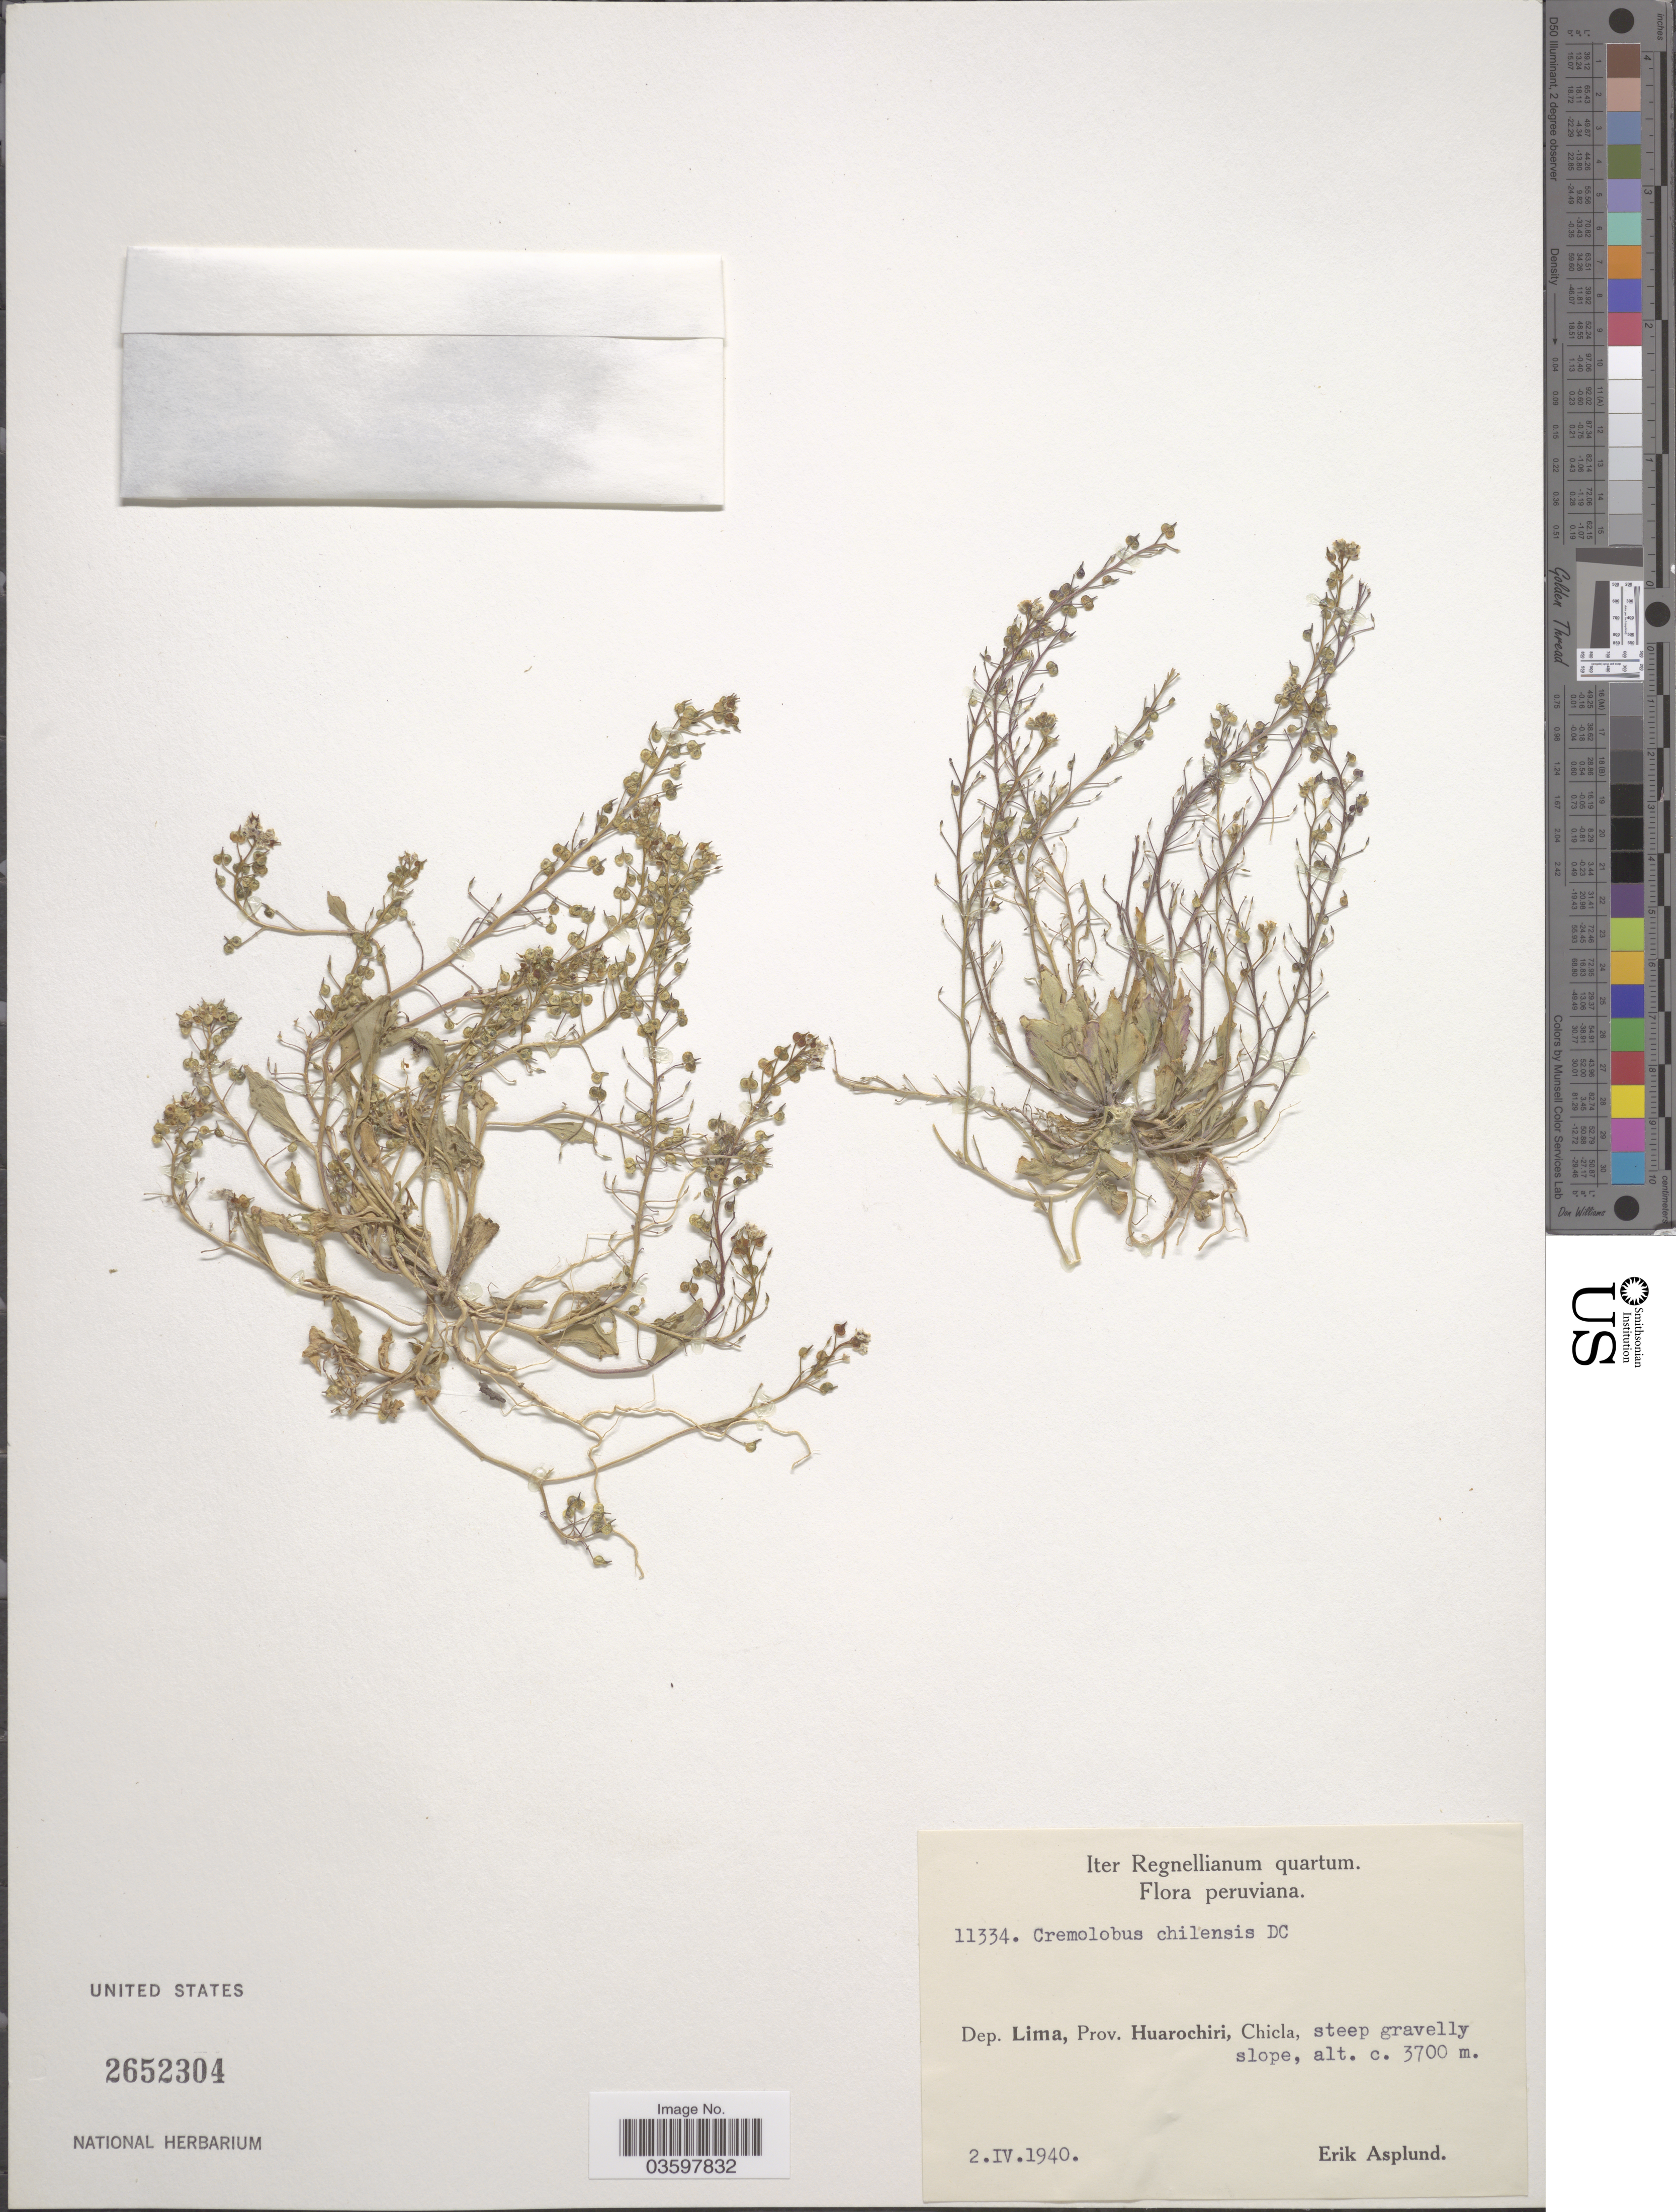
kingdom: Plantae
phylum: Tracheophyta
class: Magnoliopsida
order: Brassicales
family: Brassicaceae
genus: Cremolobus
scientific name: Cremolobus chilensis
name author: (Lag.) DC.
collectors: E. Asplund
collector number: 11334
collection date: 1940-04-02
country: Peru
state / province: Lima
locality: Dep. Lima, Prov. Huarochiri, Chicla.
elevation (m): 3700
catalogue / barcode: US 2652304